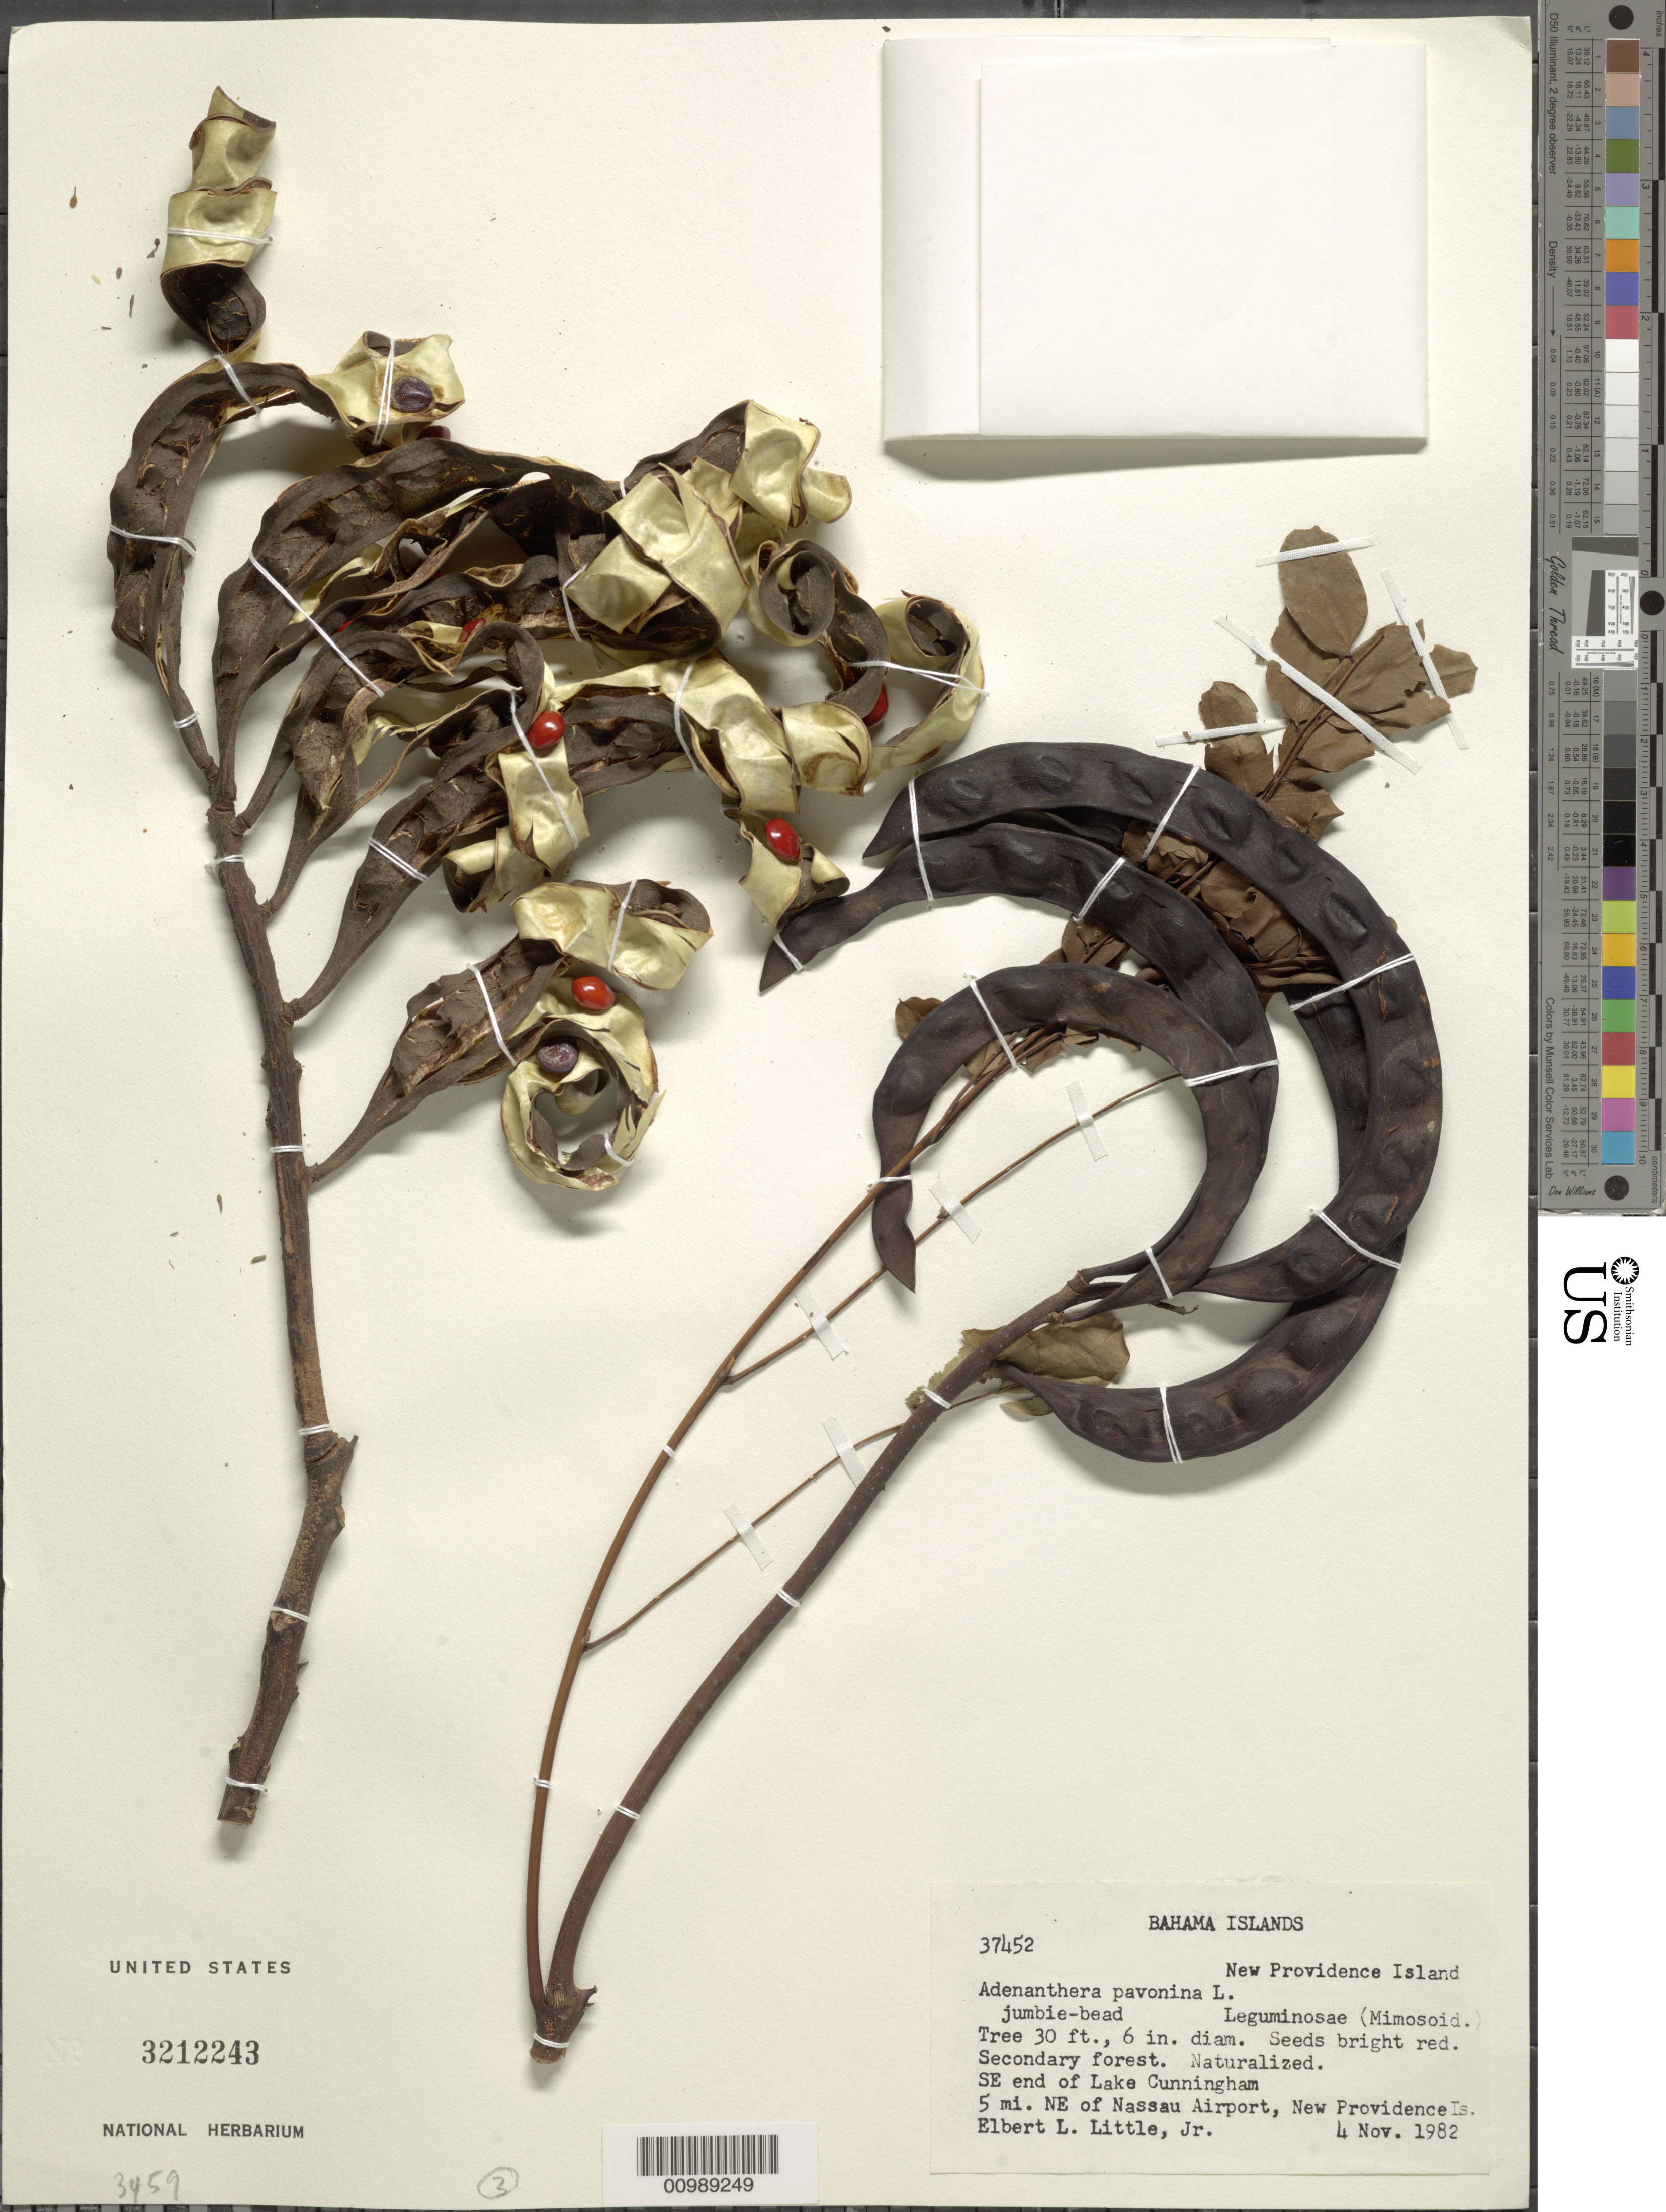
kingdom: Plantae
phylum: Tracheophyta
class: Magnoliopsida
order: Fabales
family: Fabaceae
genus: Adenanthera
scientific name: Adenanthera pavonina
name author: L.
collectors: E. L. Little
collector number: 37452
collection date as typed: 04 Nov 1982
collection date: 1982-11-04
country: Bahamas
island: New Providence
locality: SE end of Lake Cunningham. 5 miles NE of Nassau Airport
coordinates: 0 N, 0 E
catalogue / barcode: US 3212243